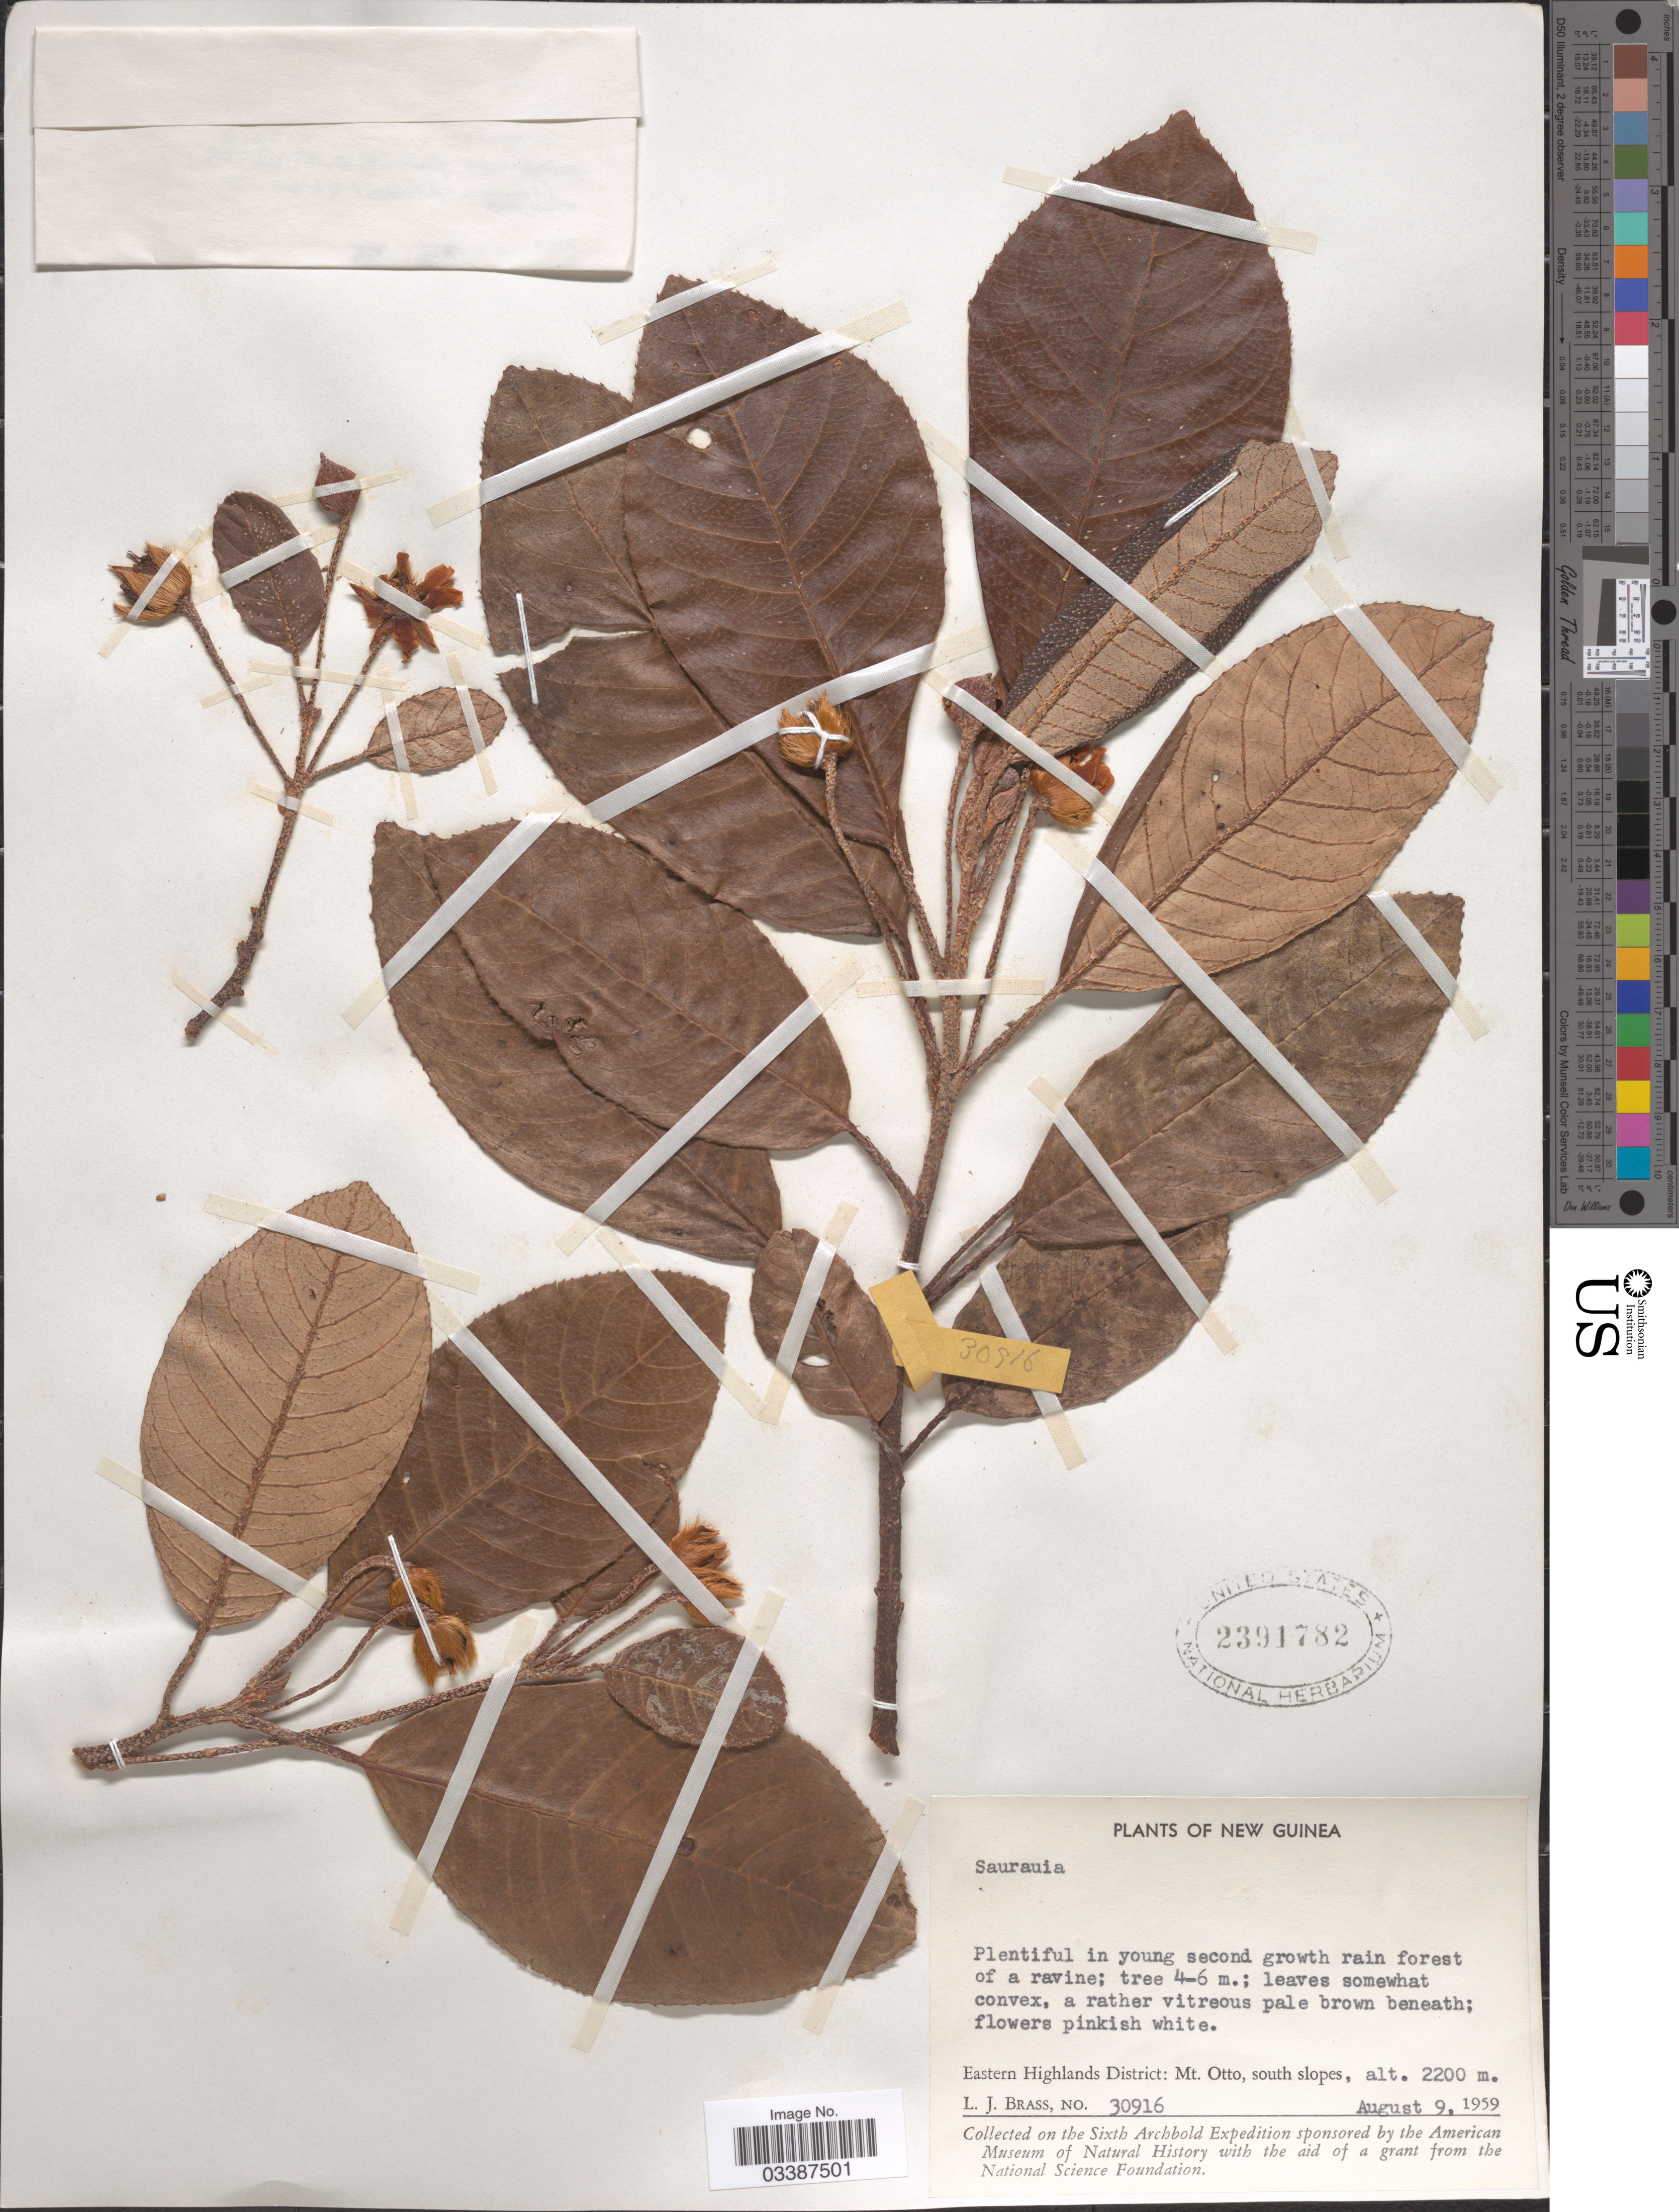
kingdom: Plantae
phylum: Tracheophyta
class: Magnoliopsida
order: Ericales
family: Actinidiaceae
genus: Saurauia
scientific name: Saurauia sp.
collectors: L. J. Brass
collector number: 30916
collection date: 1959-08-09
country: Papua New Guinea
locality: New Guinea. Eastern Highlands District: Mt. Otto, south slopes.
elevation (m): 2200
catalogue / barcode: US 2391782